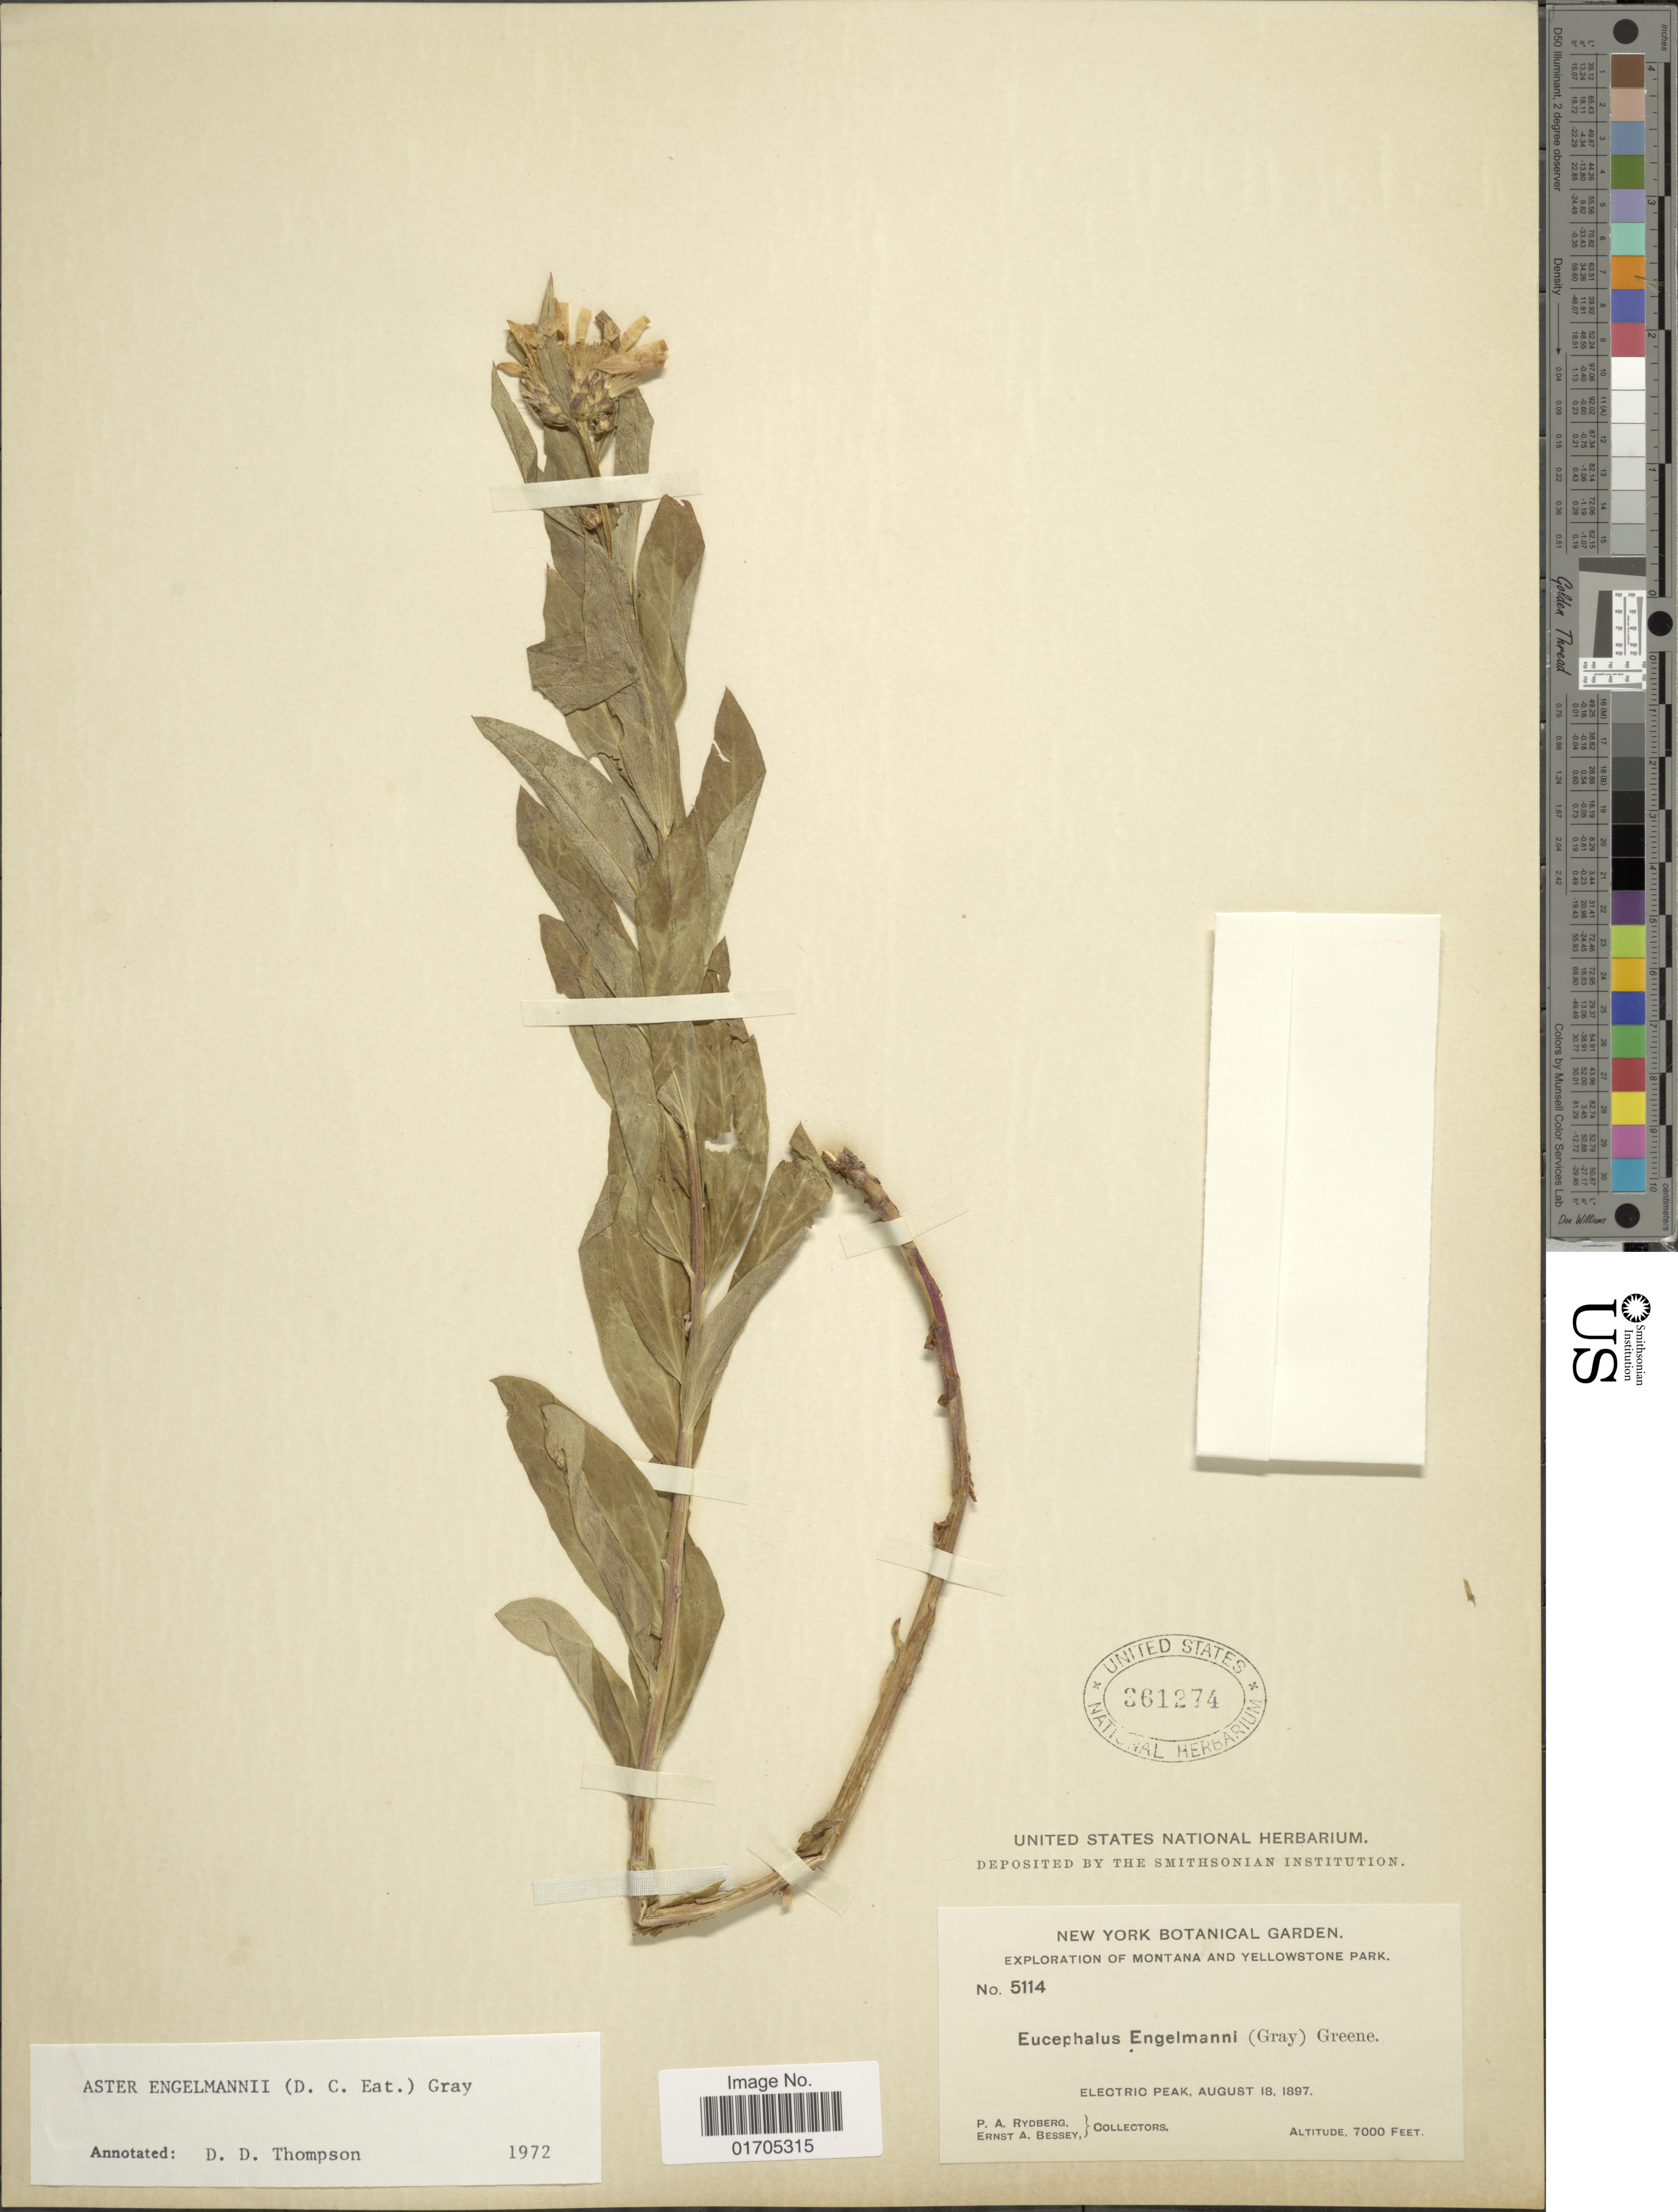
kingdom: Plantae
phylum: Tracheophyta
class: Magnoliopsida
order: Asterales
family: Asteraceae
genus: Eucephalus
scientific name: Eucephalus engelmannii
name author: (D.C. Eaton) Greene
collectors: P. A. Rydberg & E. A. Bessey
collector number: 5114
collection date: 1897-08-18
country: United States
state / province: Montana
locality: Montana and Yellowstone Park, Electric Peak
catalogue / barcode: US 361274